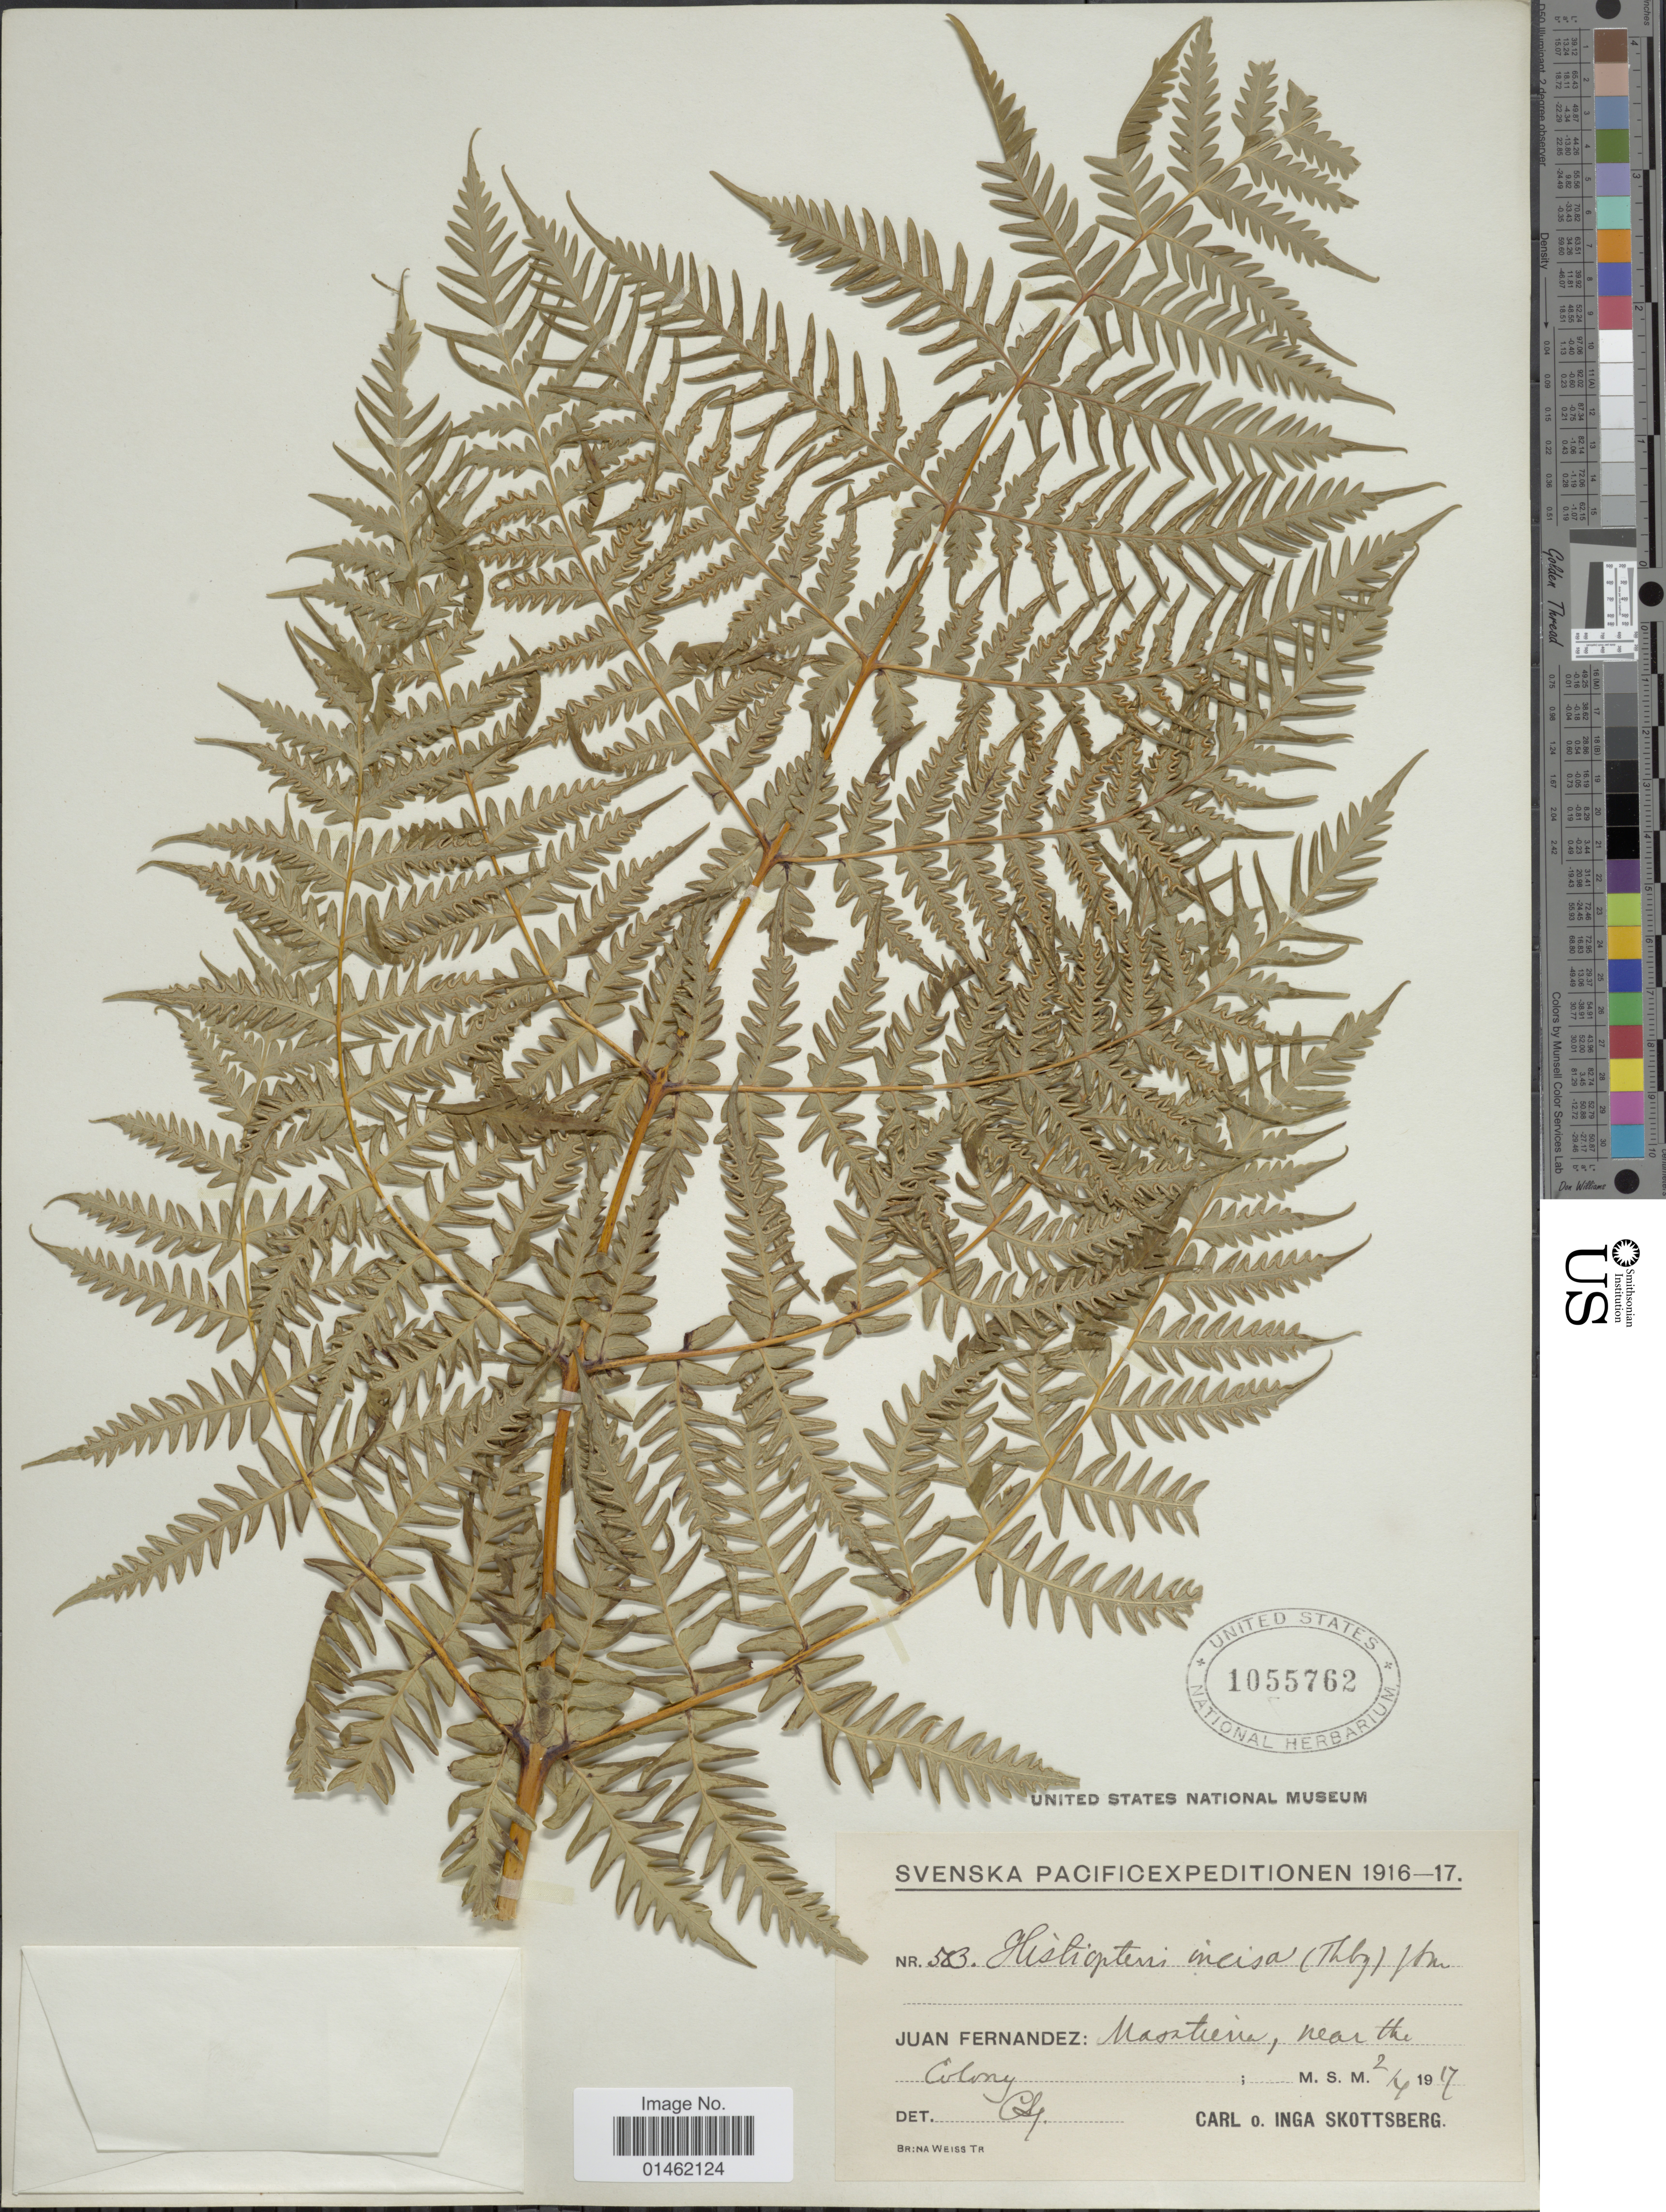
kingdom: Plantae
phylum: Tracheophyta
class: Polypodiopsida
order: Polypodiales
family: Dennstaedtiaceae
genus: Histiopteris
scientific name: Histiopteris incisa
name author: (Thunb.) J. Sm.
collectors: C. Skottsberg & I. Skottsberg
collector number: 583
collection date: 1917-04-02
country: Chile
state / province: Valparaíso (V)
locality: Juan Fernandez: Masatierra, near the Colony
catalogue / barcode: US 1055762